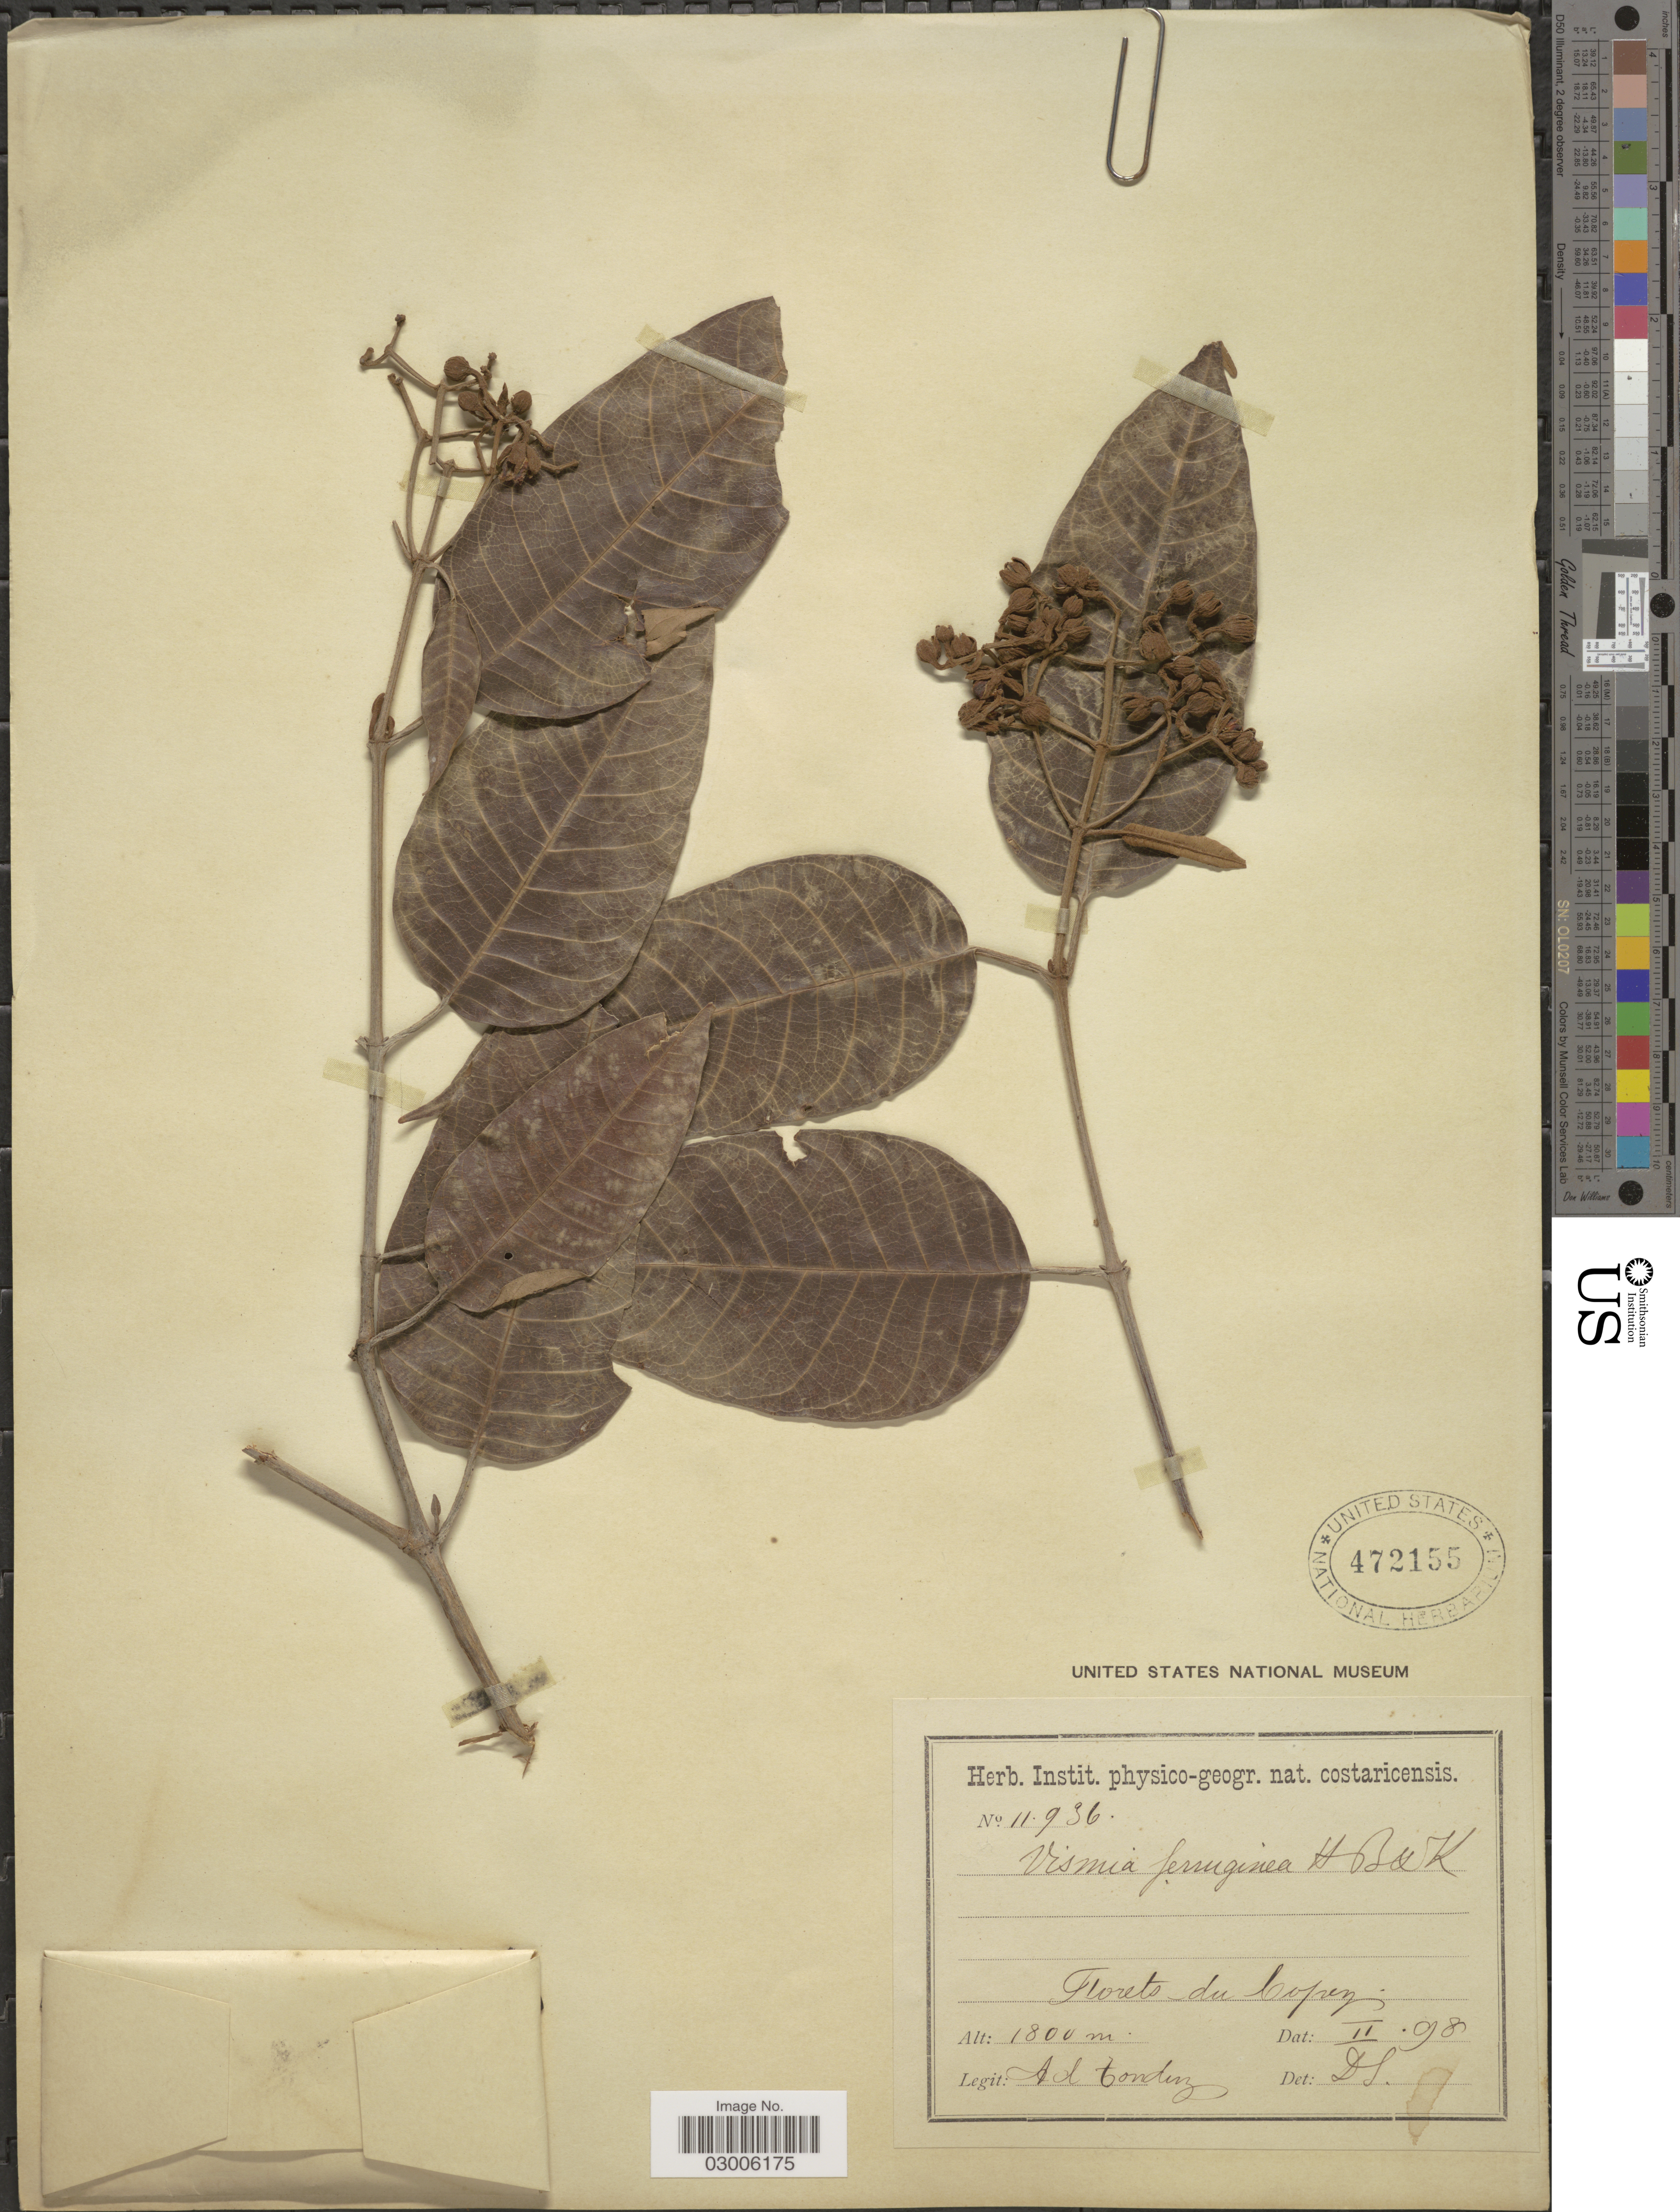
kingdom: Plantae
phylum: Tracheophyta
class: Magnoliopsida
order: Malpighiales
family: Hypericaceae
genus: Vismia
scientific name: Vismia baccifera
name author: (L.) Triana & Planch.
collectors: A. Tonduz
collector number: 11936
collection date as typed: Transcribed d/m/y: /2/98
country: Costa Rica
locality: Forets du Copey.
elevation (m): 1800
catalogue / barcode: US 472155